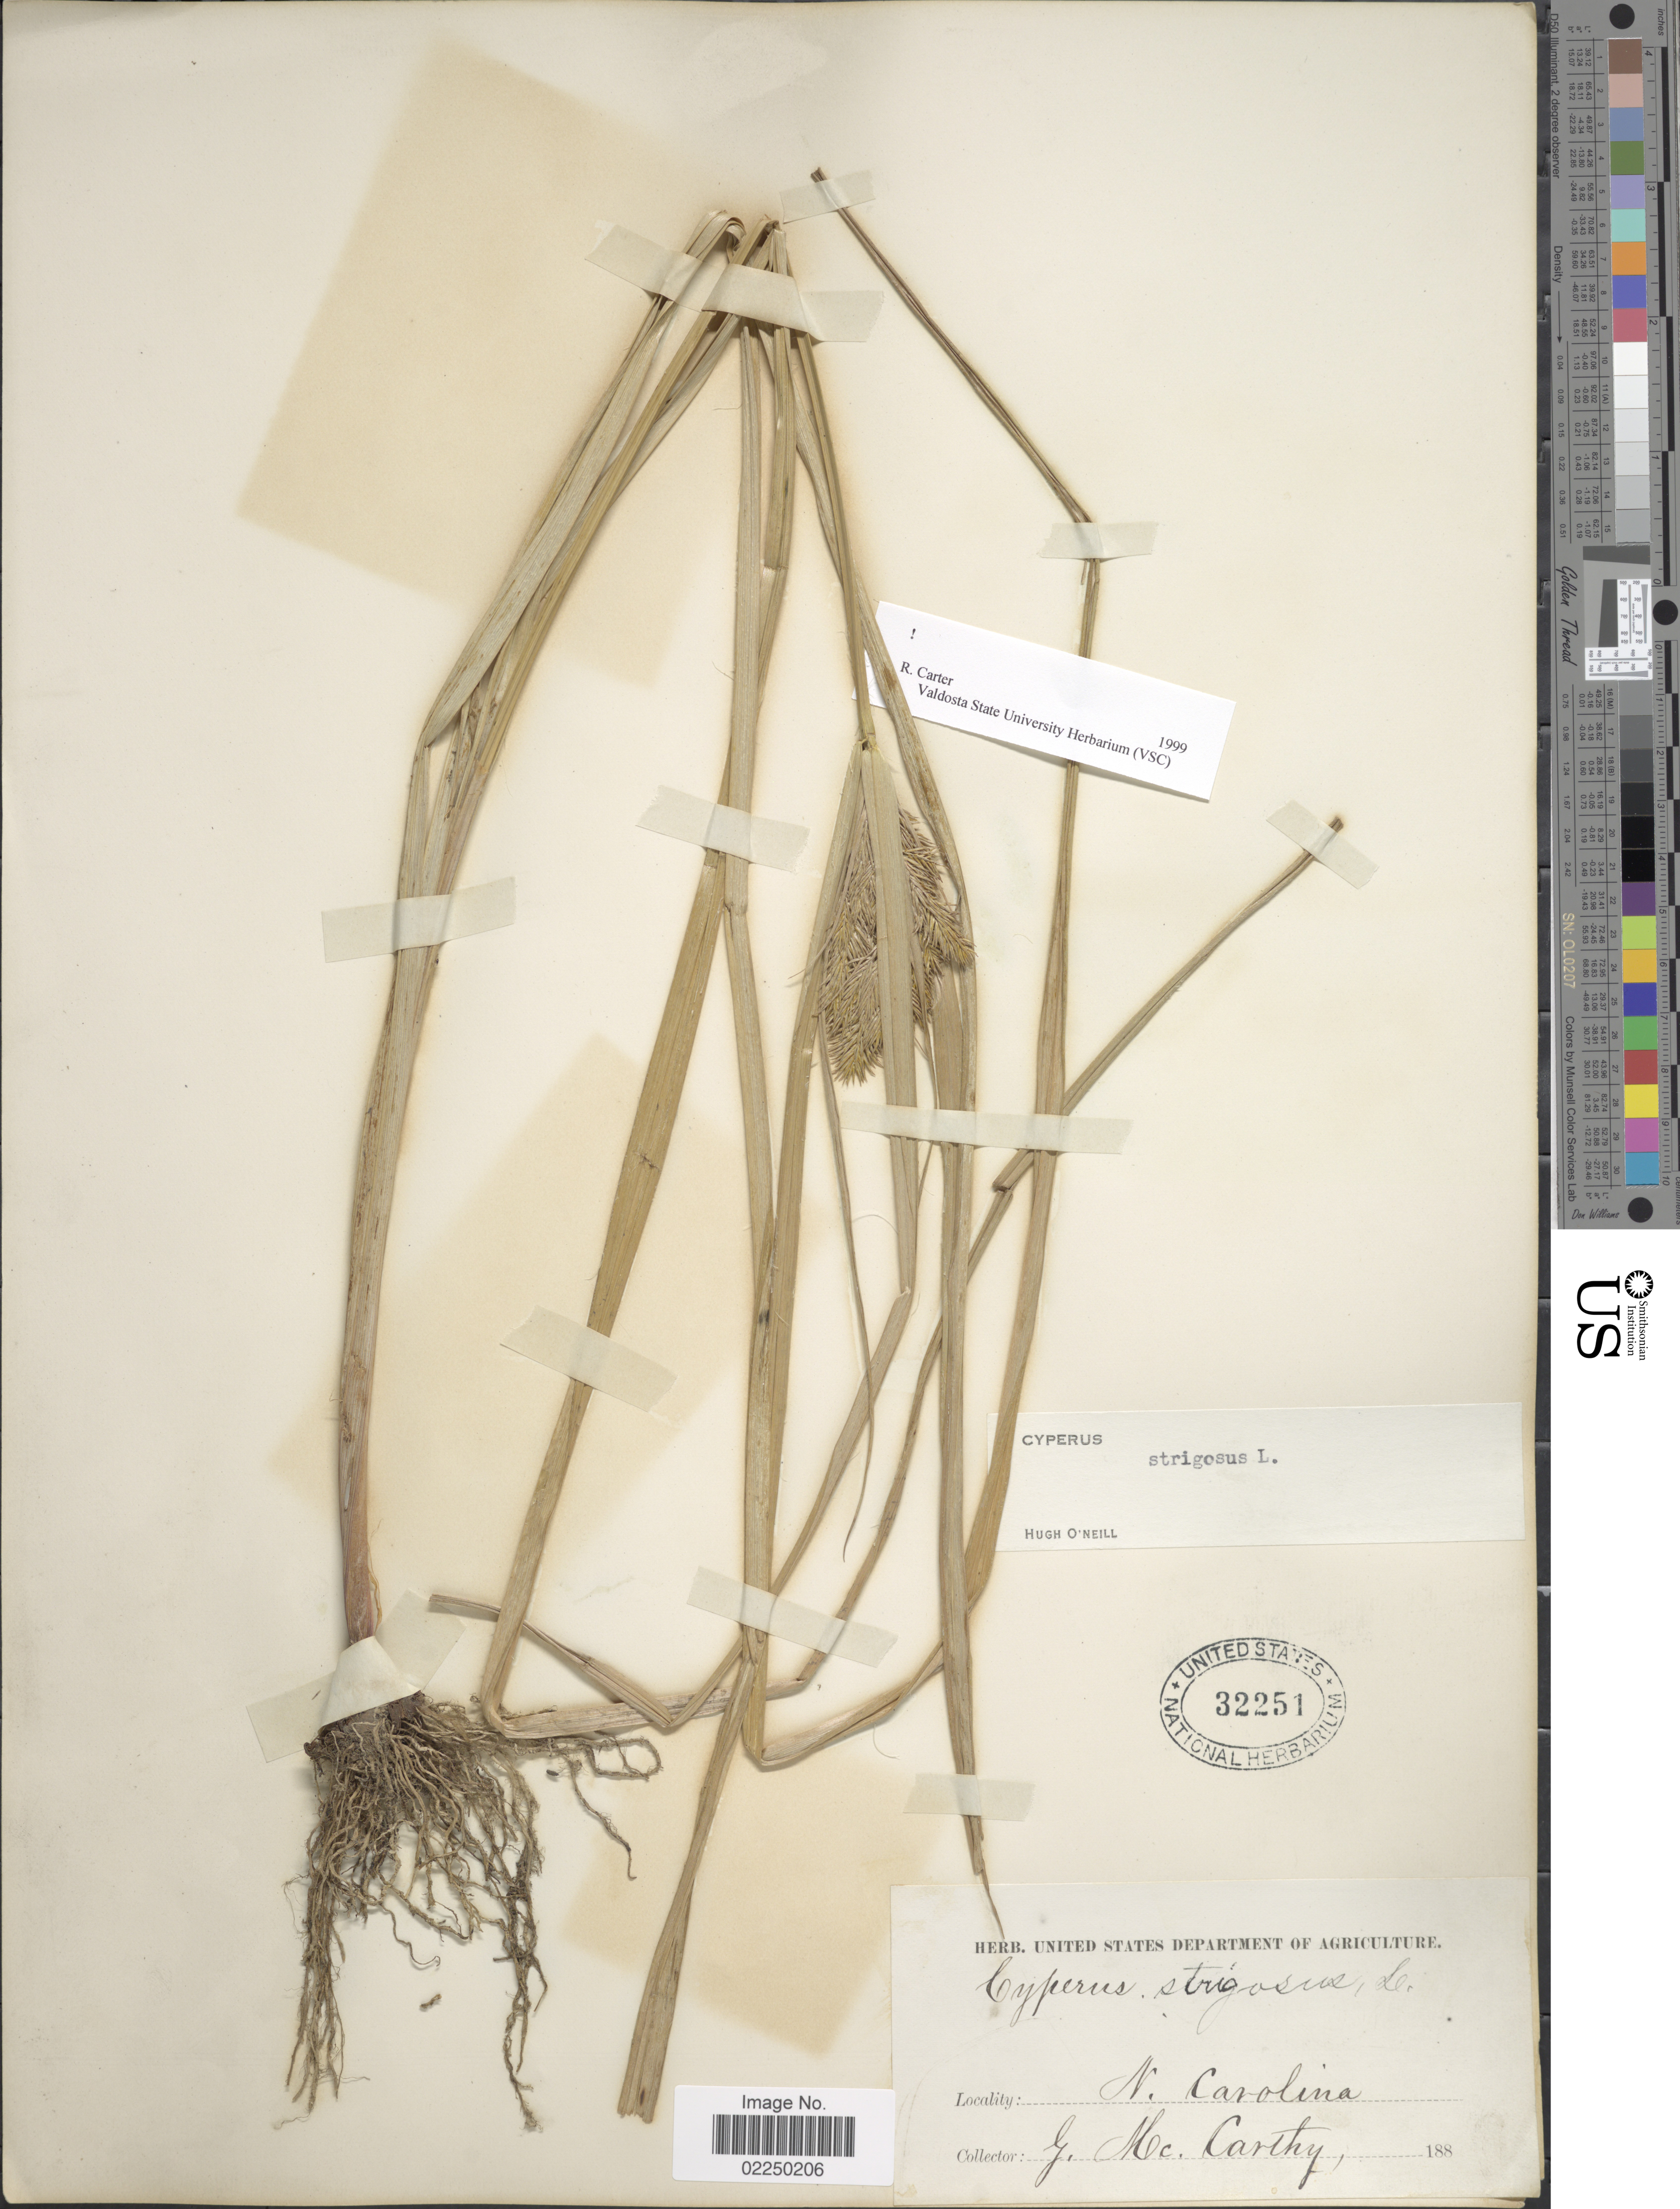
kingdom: Plantae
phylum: Tracheophyta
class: Liliopsida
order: Poales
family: Cyperaceae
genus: Cyperus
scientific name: Cyperus strigosus L.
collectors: G. McCarthy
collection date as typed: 188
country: United States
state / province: North Carolina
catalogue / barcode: US 32251